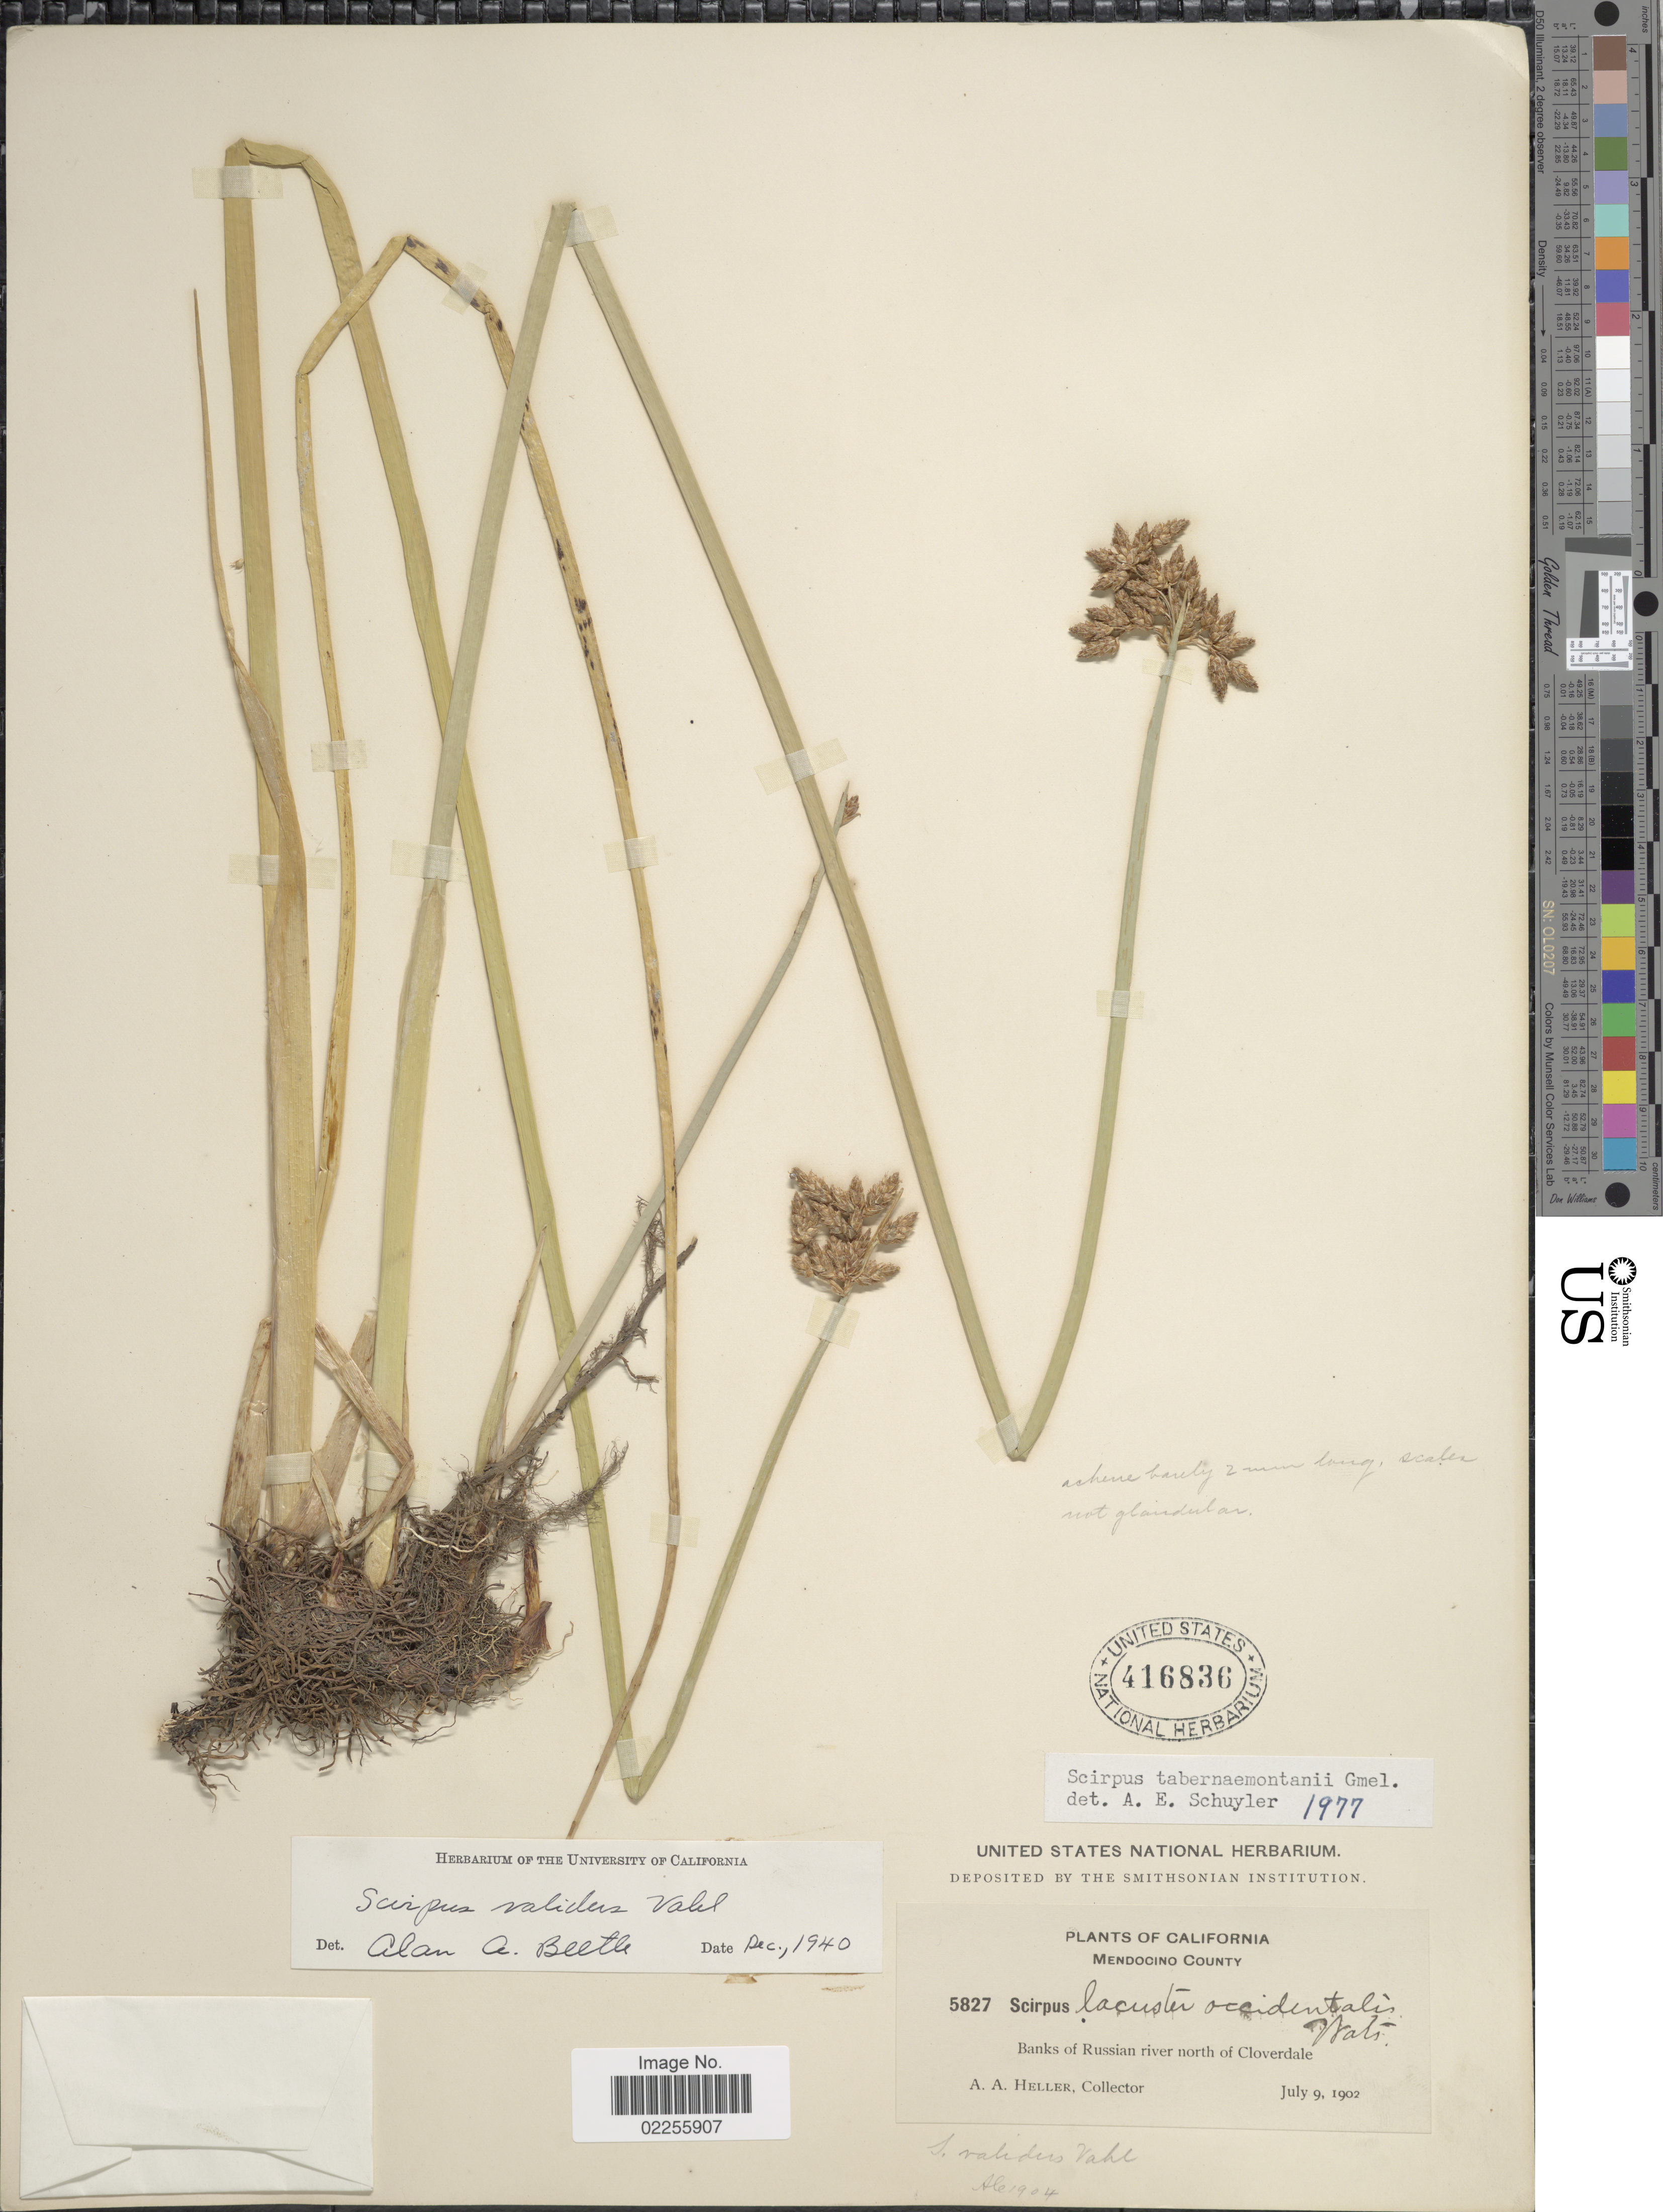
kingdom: Plantae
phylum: Tracheophyta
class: Liliopsida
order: Poales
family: Cyperaceae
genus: Schoenoplectus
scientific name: Schoenoplectus tabernaemontani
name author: (C.C. Gmel.) Palla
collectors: A. A. Heller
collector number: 5827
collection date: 1902-07-09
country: United States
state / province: California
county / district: Mendocino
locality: Mendocino County, banks of Russian river north of Cloverdale.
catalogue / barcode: US 416836